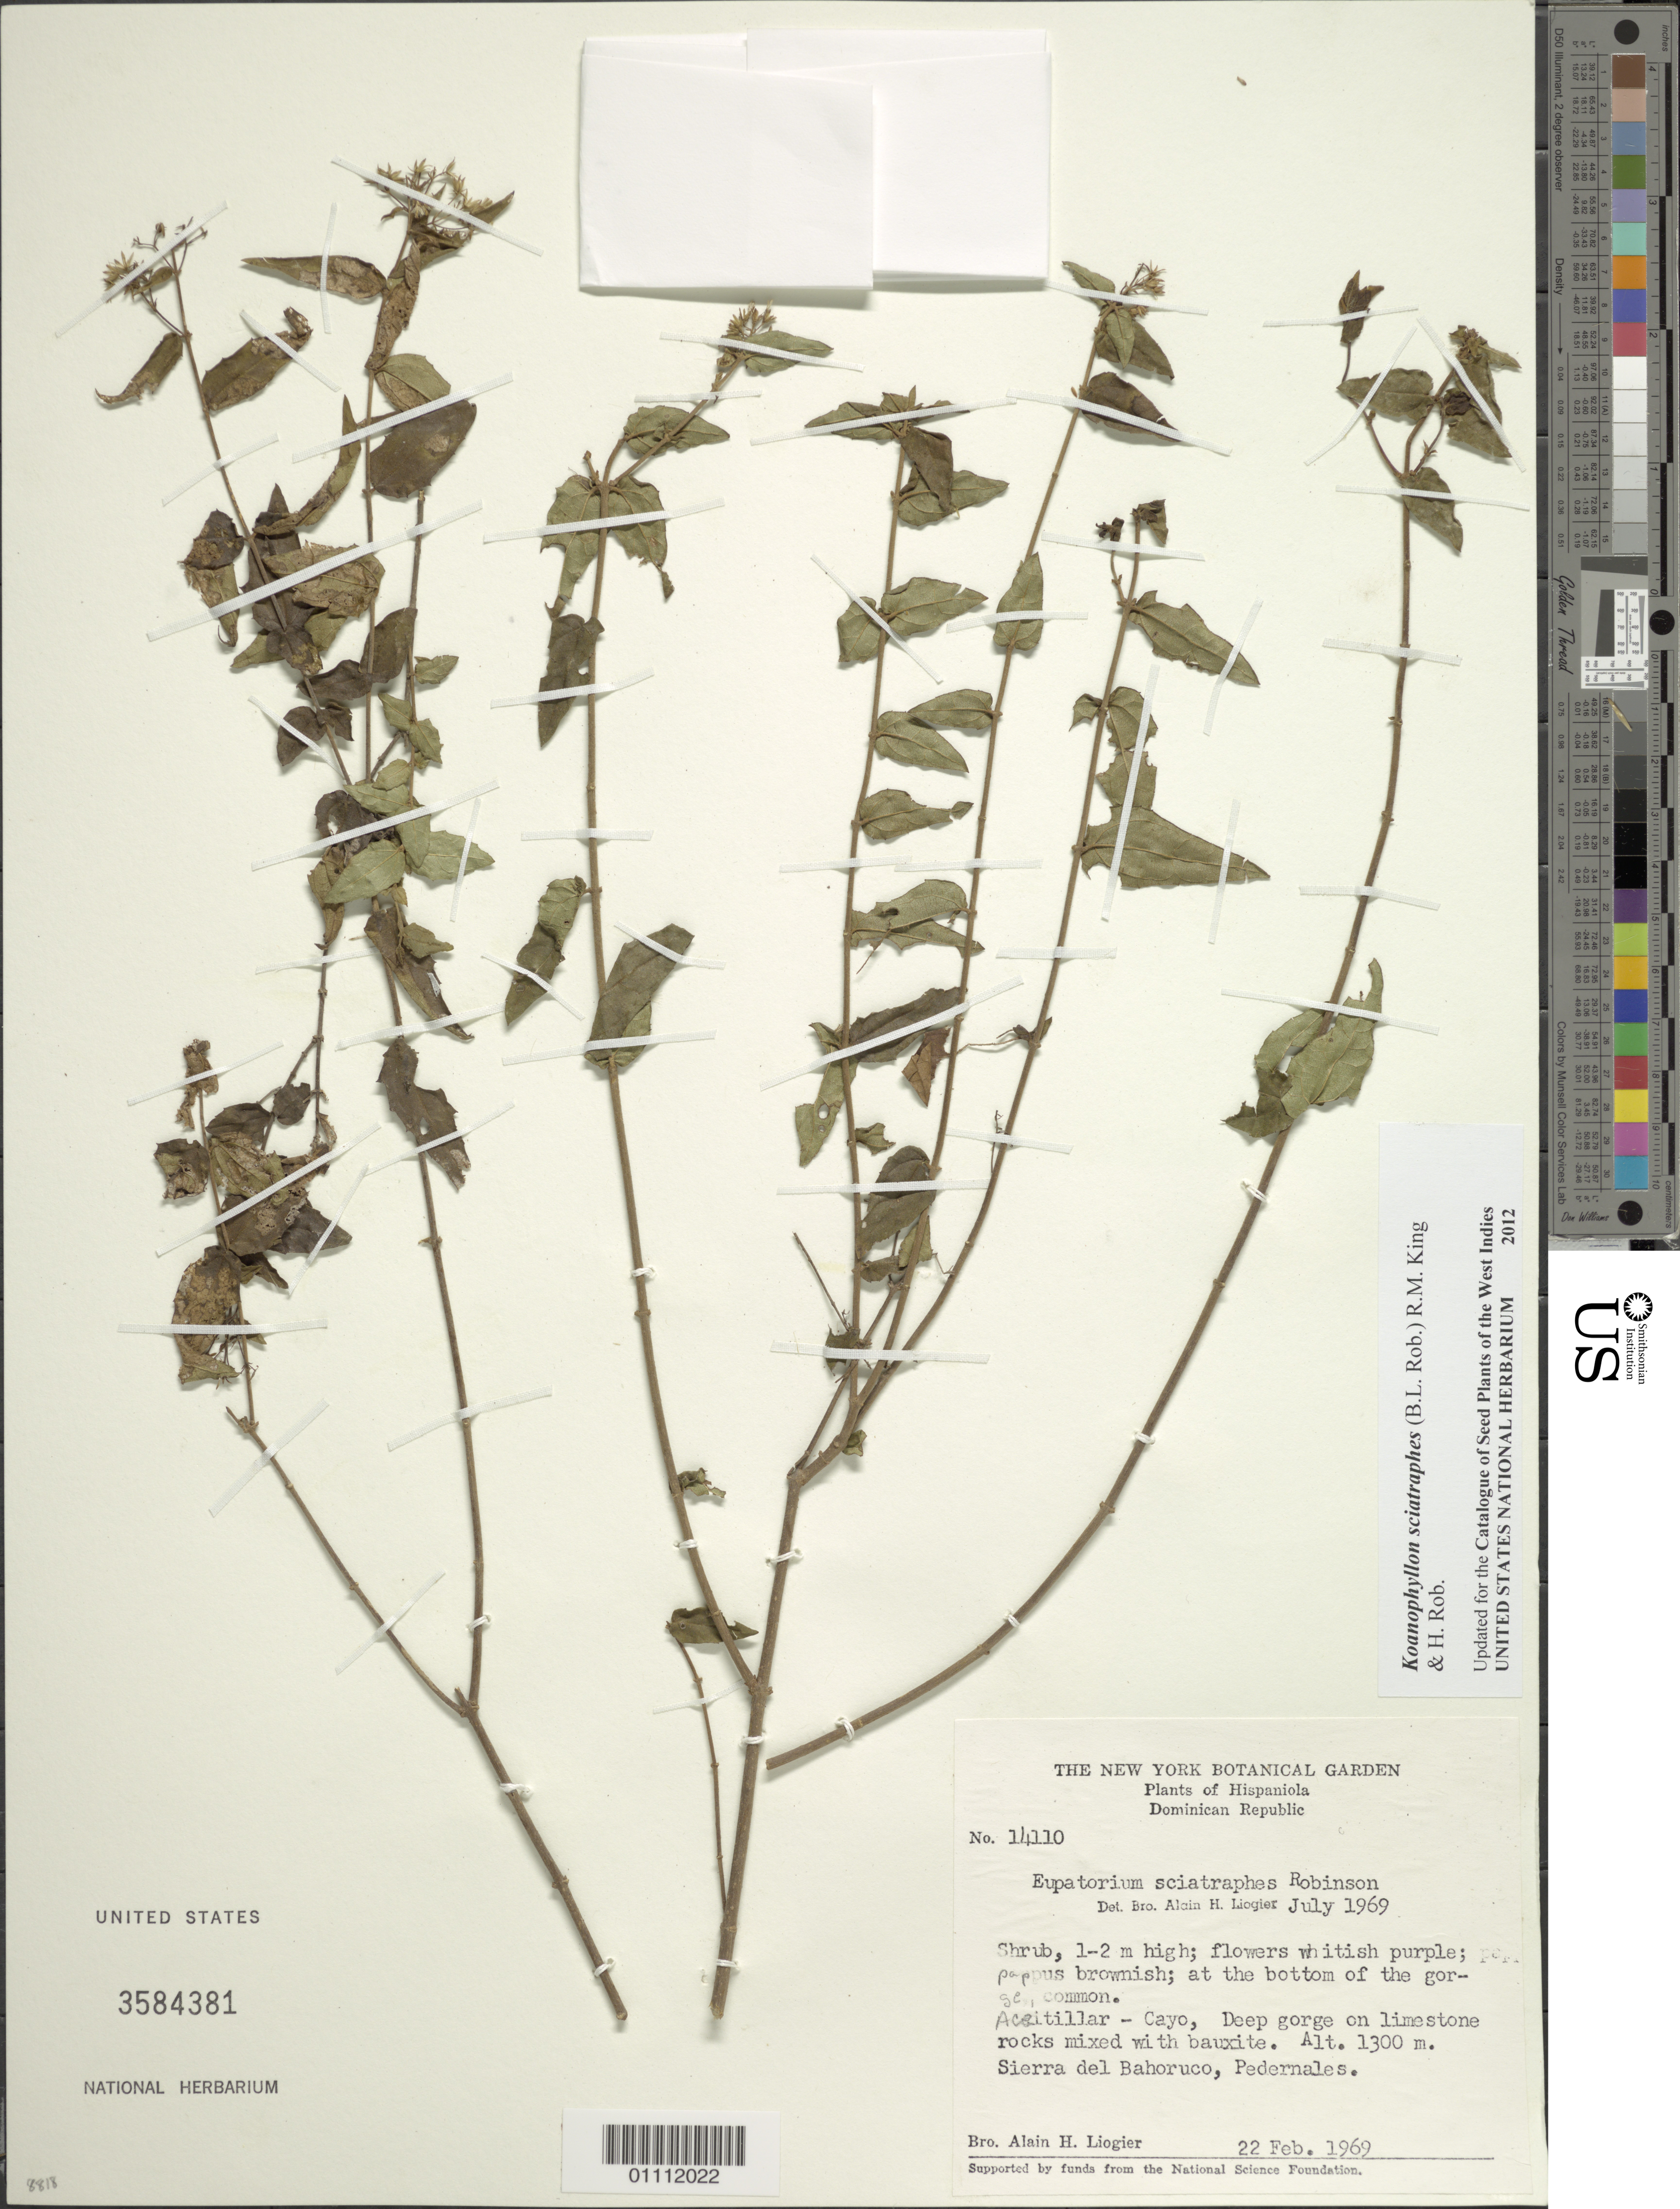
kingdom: Plantae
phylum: Tracheophyta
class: Magnoliopsida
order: Asterales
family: Asteraceae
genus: Koanophyllon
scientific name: Koanophyllon sciatraphes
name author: (B.L. Rob.) R.M. King & H. Rob.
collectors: A. H. Liogier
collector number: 14110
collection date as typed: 22 Feb 1969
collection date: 1969-02-22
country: Dominican Republic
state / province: Pedernales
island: Hispaniola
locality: Sierra del Bahoruco, Aceitillar - Cayo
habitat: Deep gorge on limestone rocks mixed with bauxite; at the bottom of the gorge, common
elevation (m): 1300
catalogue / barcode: US 3584381